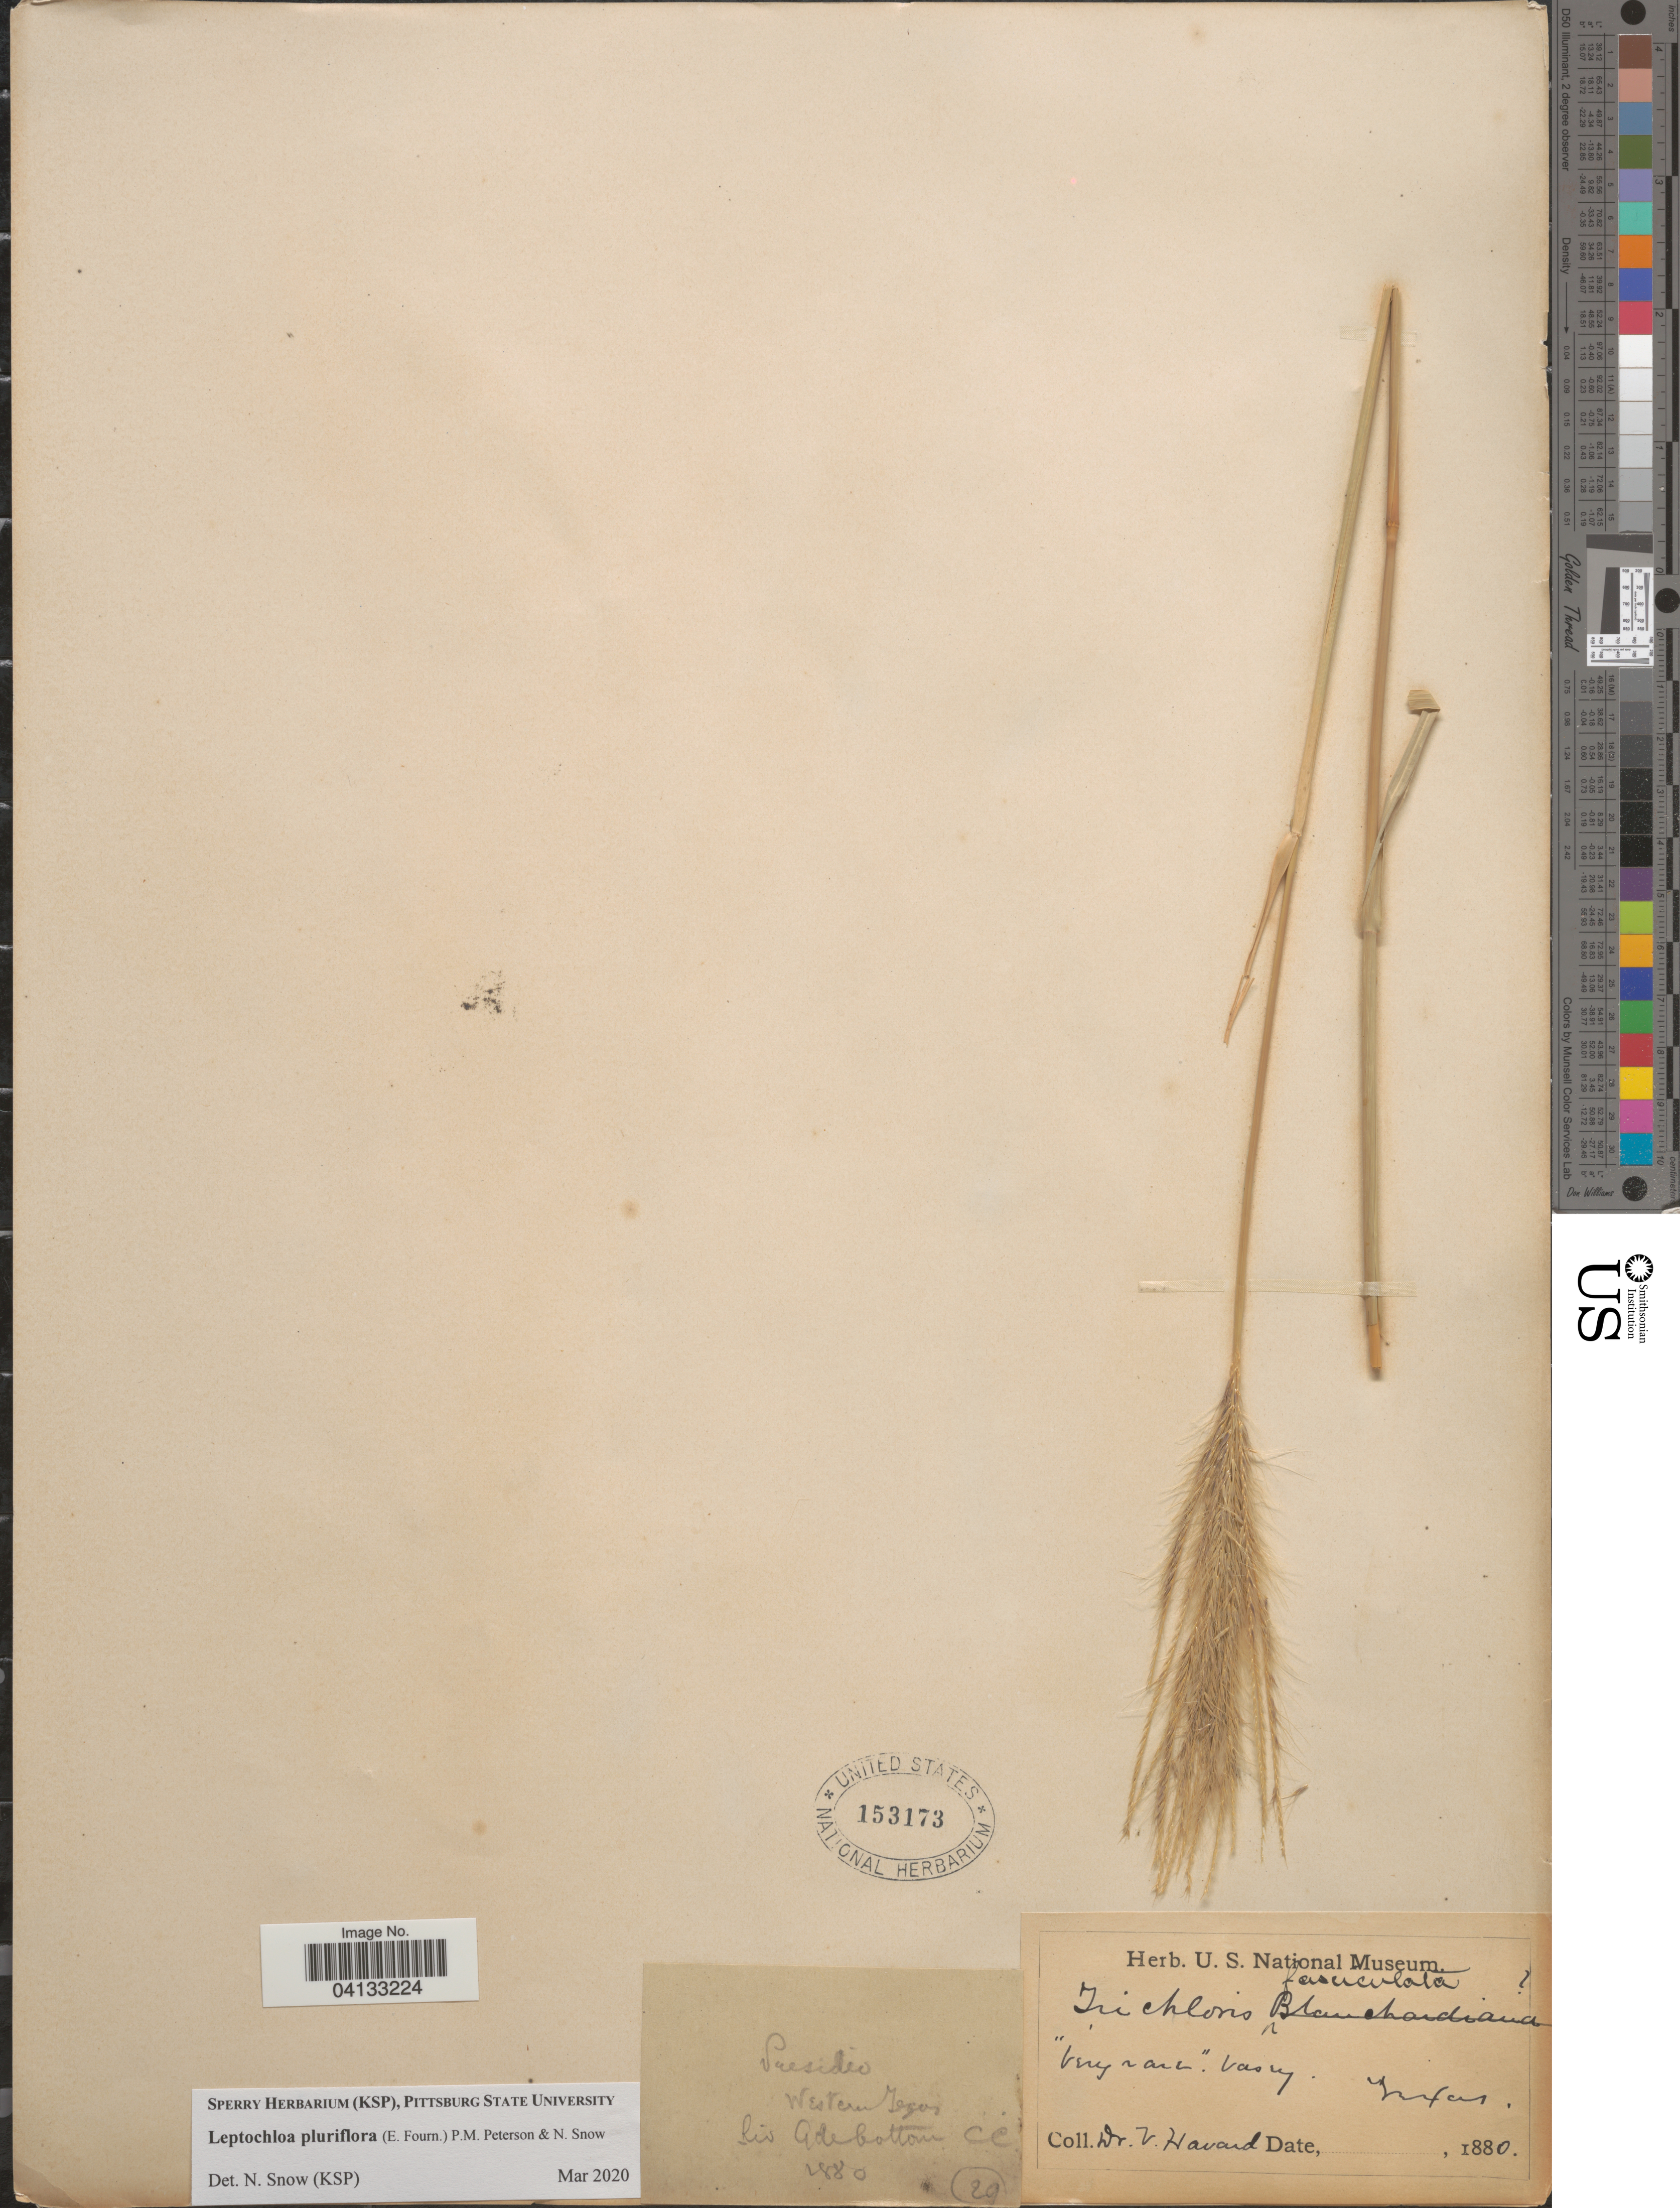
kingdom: Plantae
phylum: Tracheophyta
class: Liliopsida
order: Poales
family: Poaceae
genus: Leptochloa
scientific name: Leptochloa pluriflora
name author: (E. Fourn.) P.M. Peterson & N. Snow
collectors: V. Havard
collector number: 29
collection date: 1880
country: United States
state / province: Texas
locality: Seaside. Western Texas. Riv Adebottom [interpreted]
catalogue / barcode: US 153173